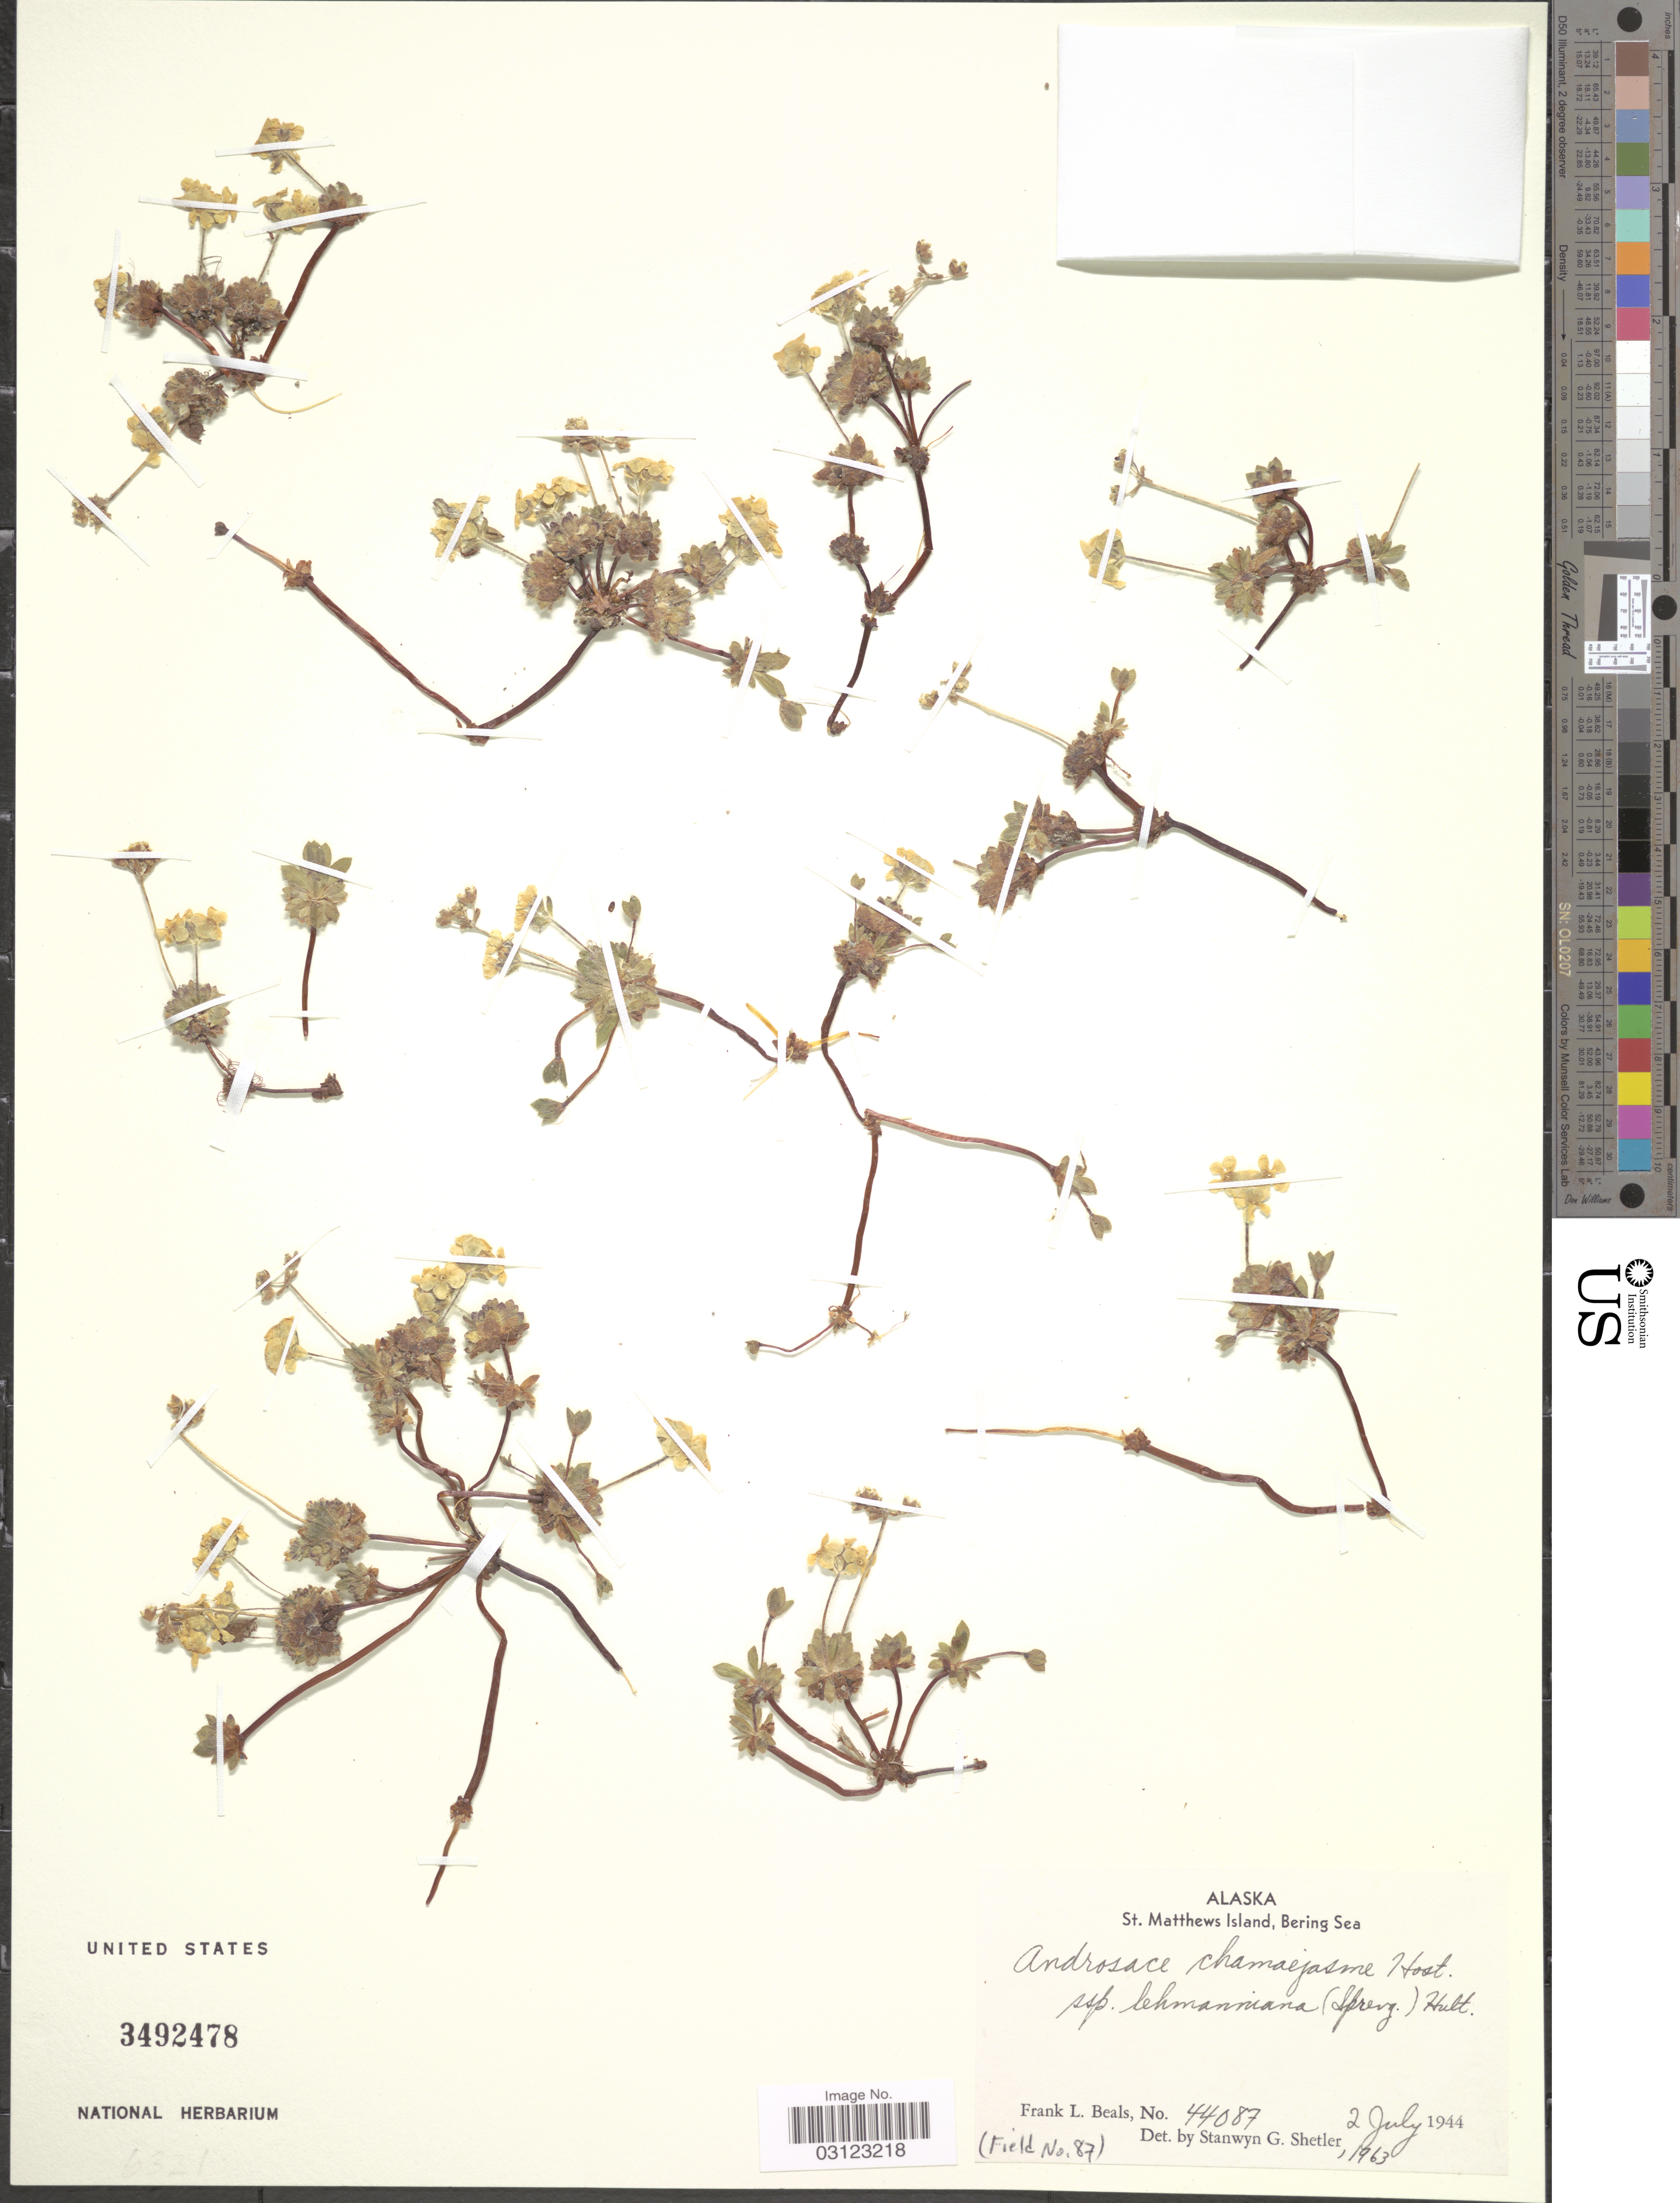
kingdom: Plantae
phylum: Tracheophyta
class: Magnoliopsida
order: Ericales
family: Primulaceae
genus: Androsace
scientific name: Androsace chamaejasme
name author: Wulfen ex Host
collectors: F. Beals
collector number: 44087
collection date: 1944-07-02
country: United States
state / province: Alaska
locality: St. Matthews Island, Bering Sea.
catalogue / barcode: US 3492478